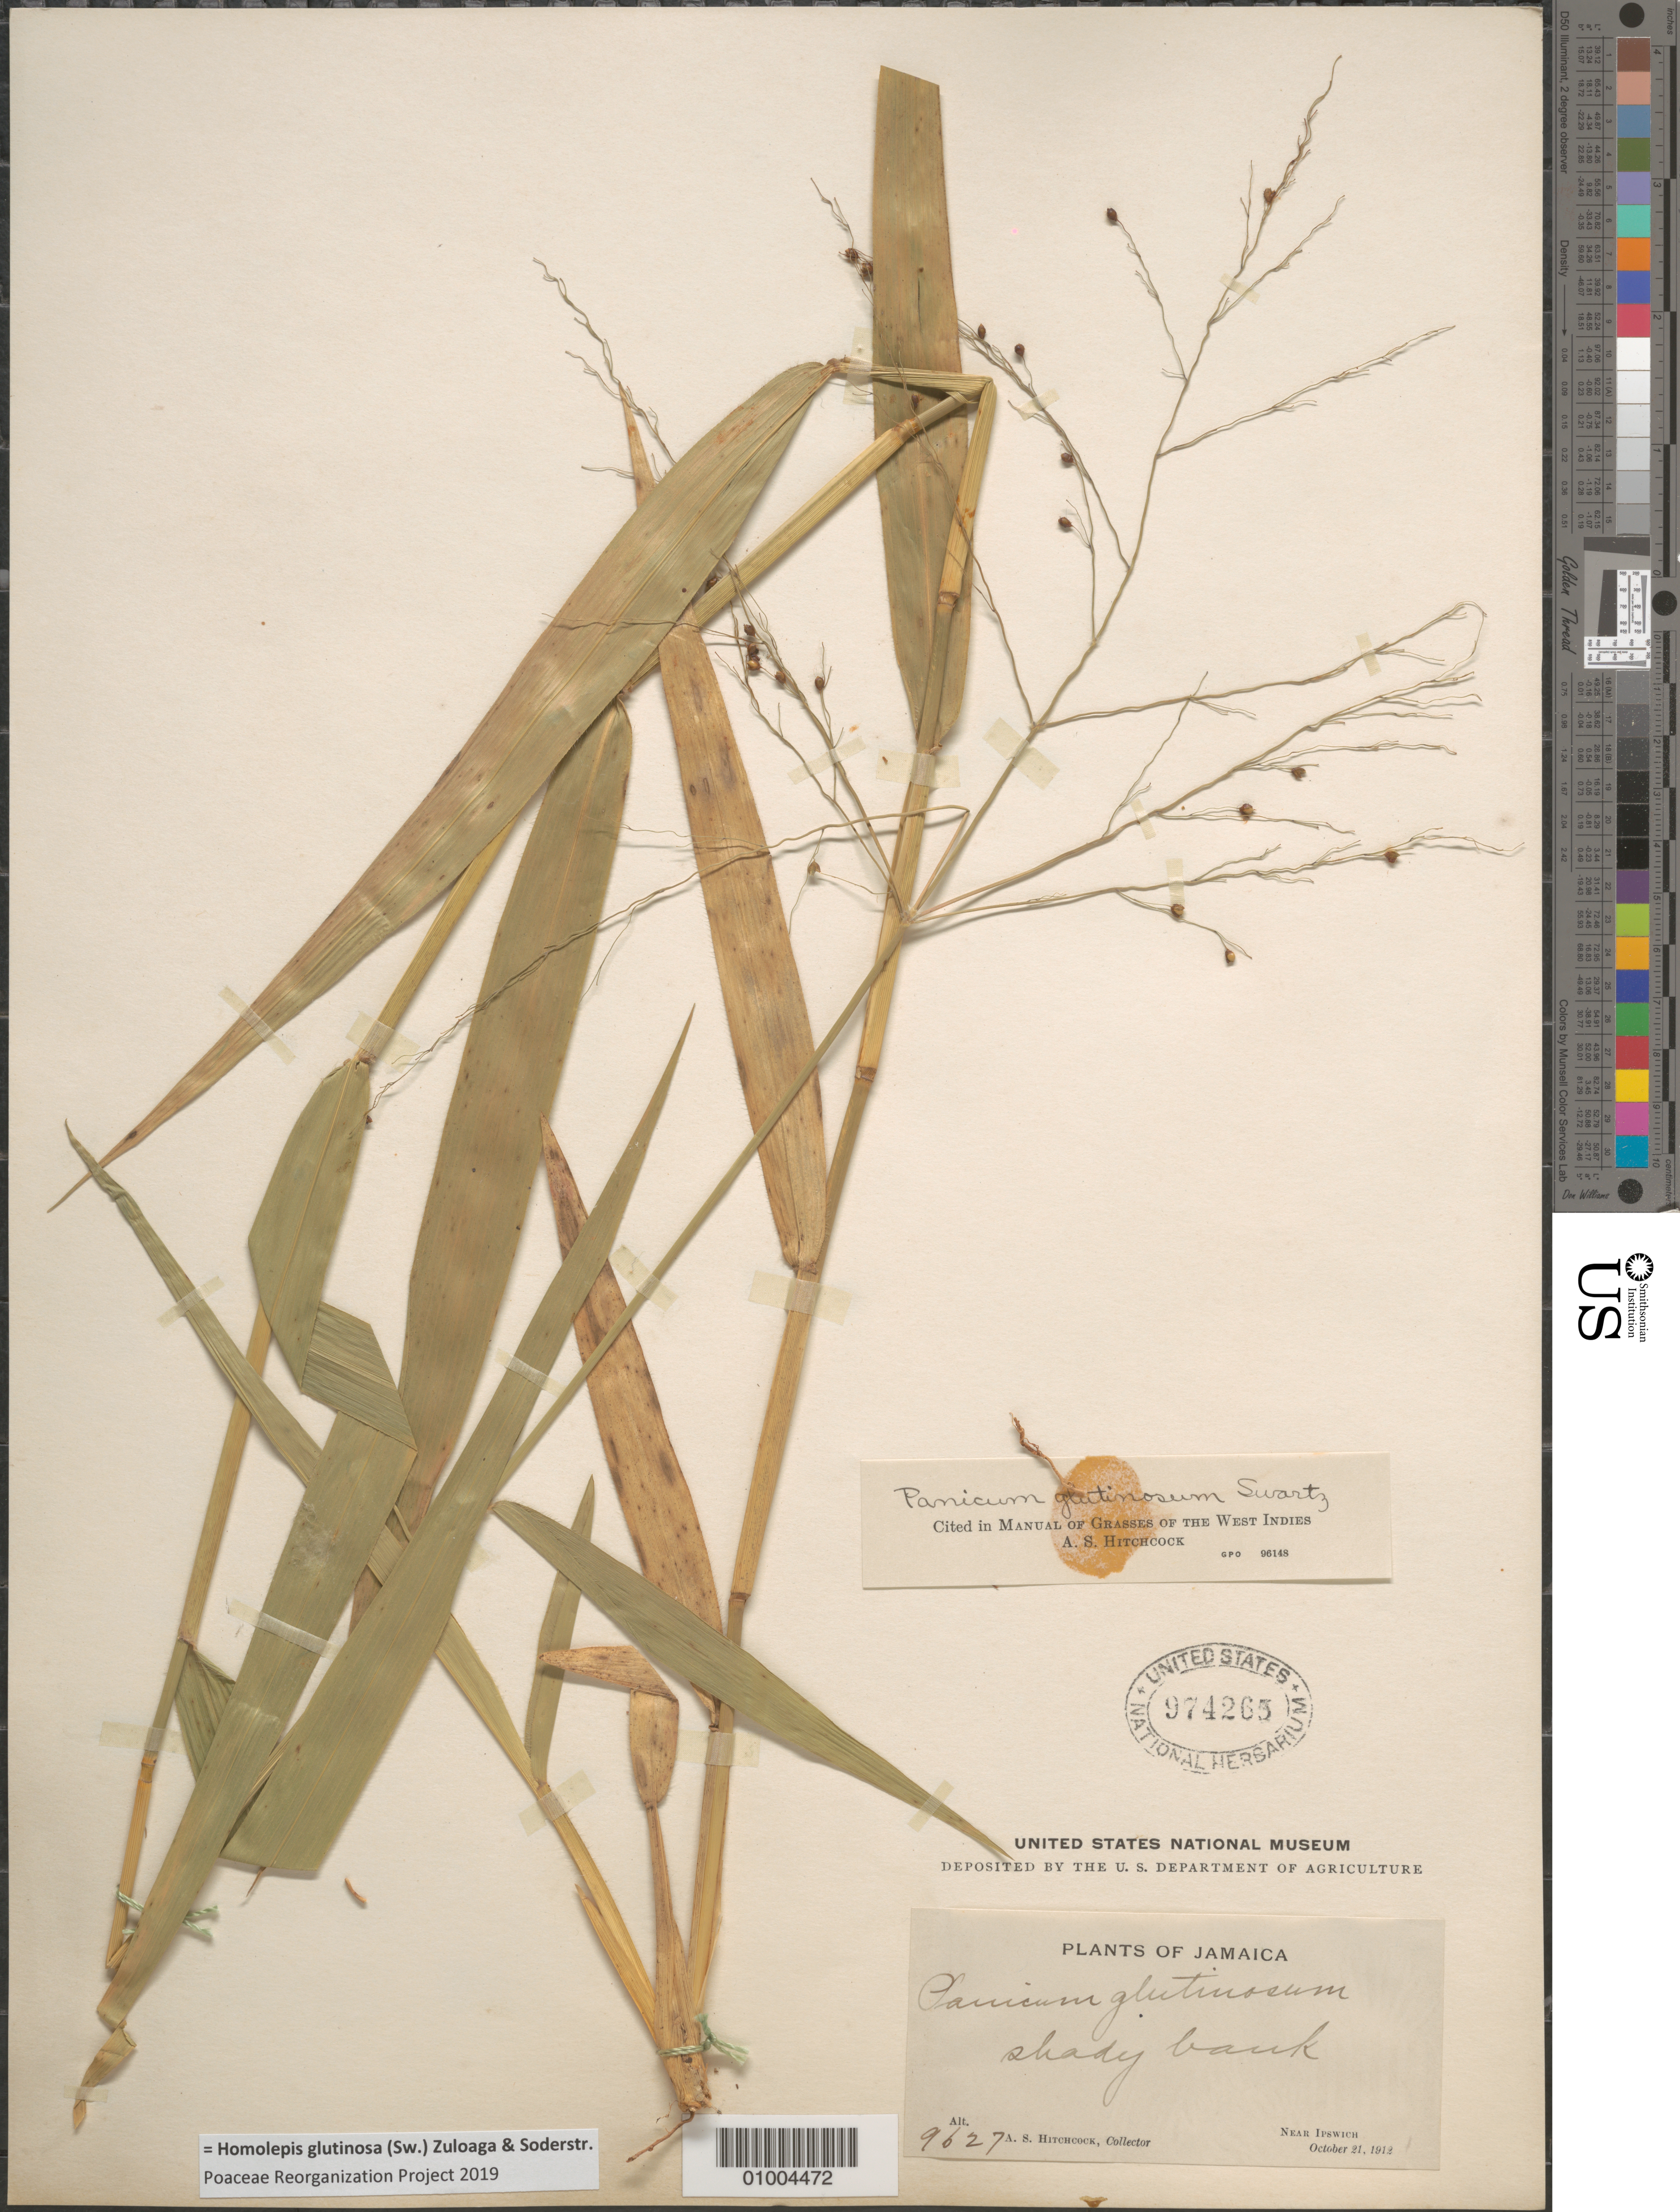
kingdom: Plantae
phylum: Tracheophyta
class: Liliopsida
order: Poales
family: Poaceae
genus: Homolepis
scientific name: Homolepis glutinosa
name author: (Sw.) Zuloaga & Soderstr.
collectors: A. S. Hitchcock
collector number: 9627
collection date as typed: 21 Oct 1912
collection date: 1912-10-21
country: Jamaica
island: Jamaica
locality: Near Ipswich, shady bank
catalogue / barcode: US 974265